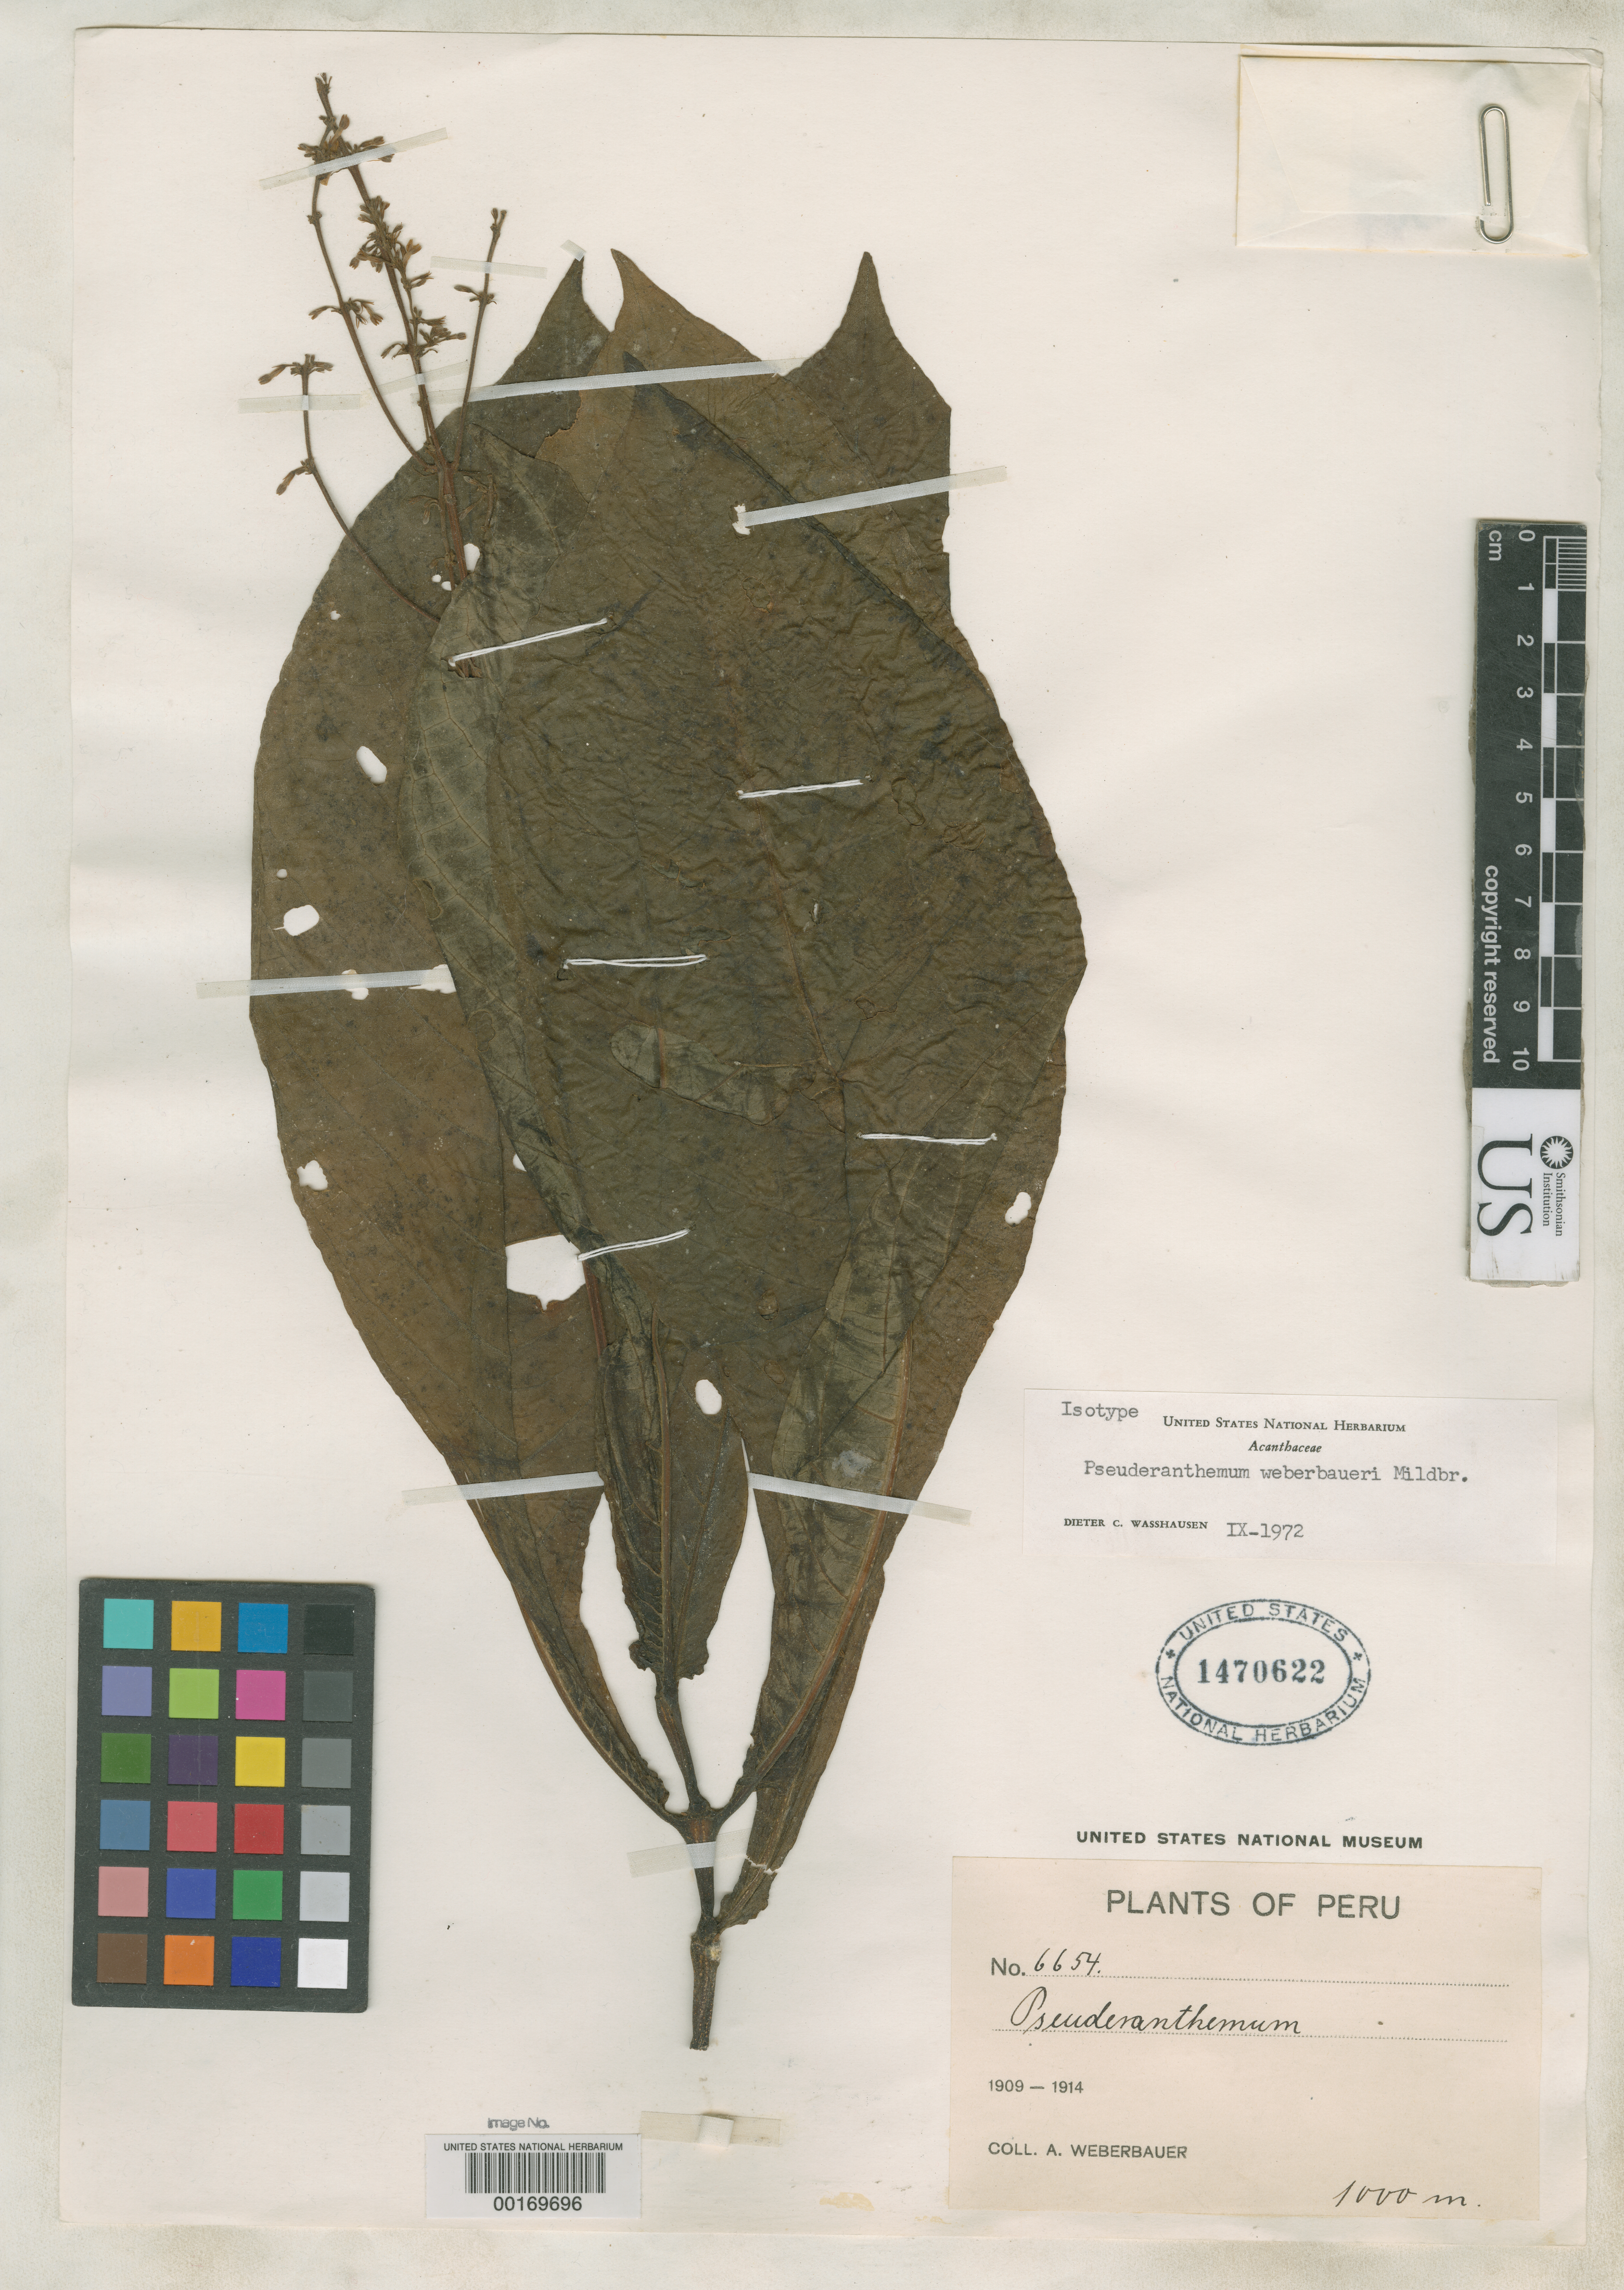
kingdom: Plantae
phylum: Tracheophyta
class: Magnoliopsida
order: Lamiales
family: Acanthaceae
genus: Pseuderanthemum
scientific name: Pseuderanthemum weberbaueri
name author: Mildbr.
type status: Isotype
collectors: A. Weberbauer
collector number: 6654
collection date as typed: May 1913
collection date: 1913-05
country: Peru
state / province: Junín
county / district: Jauja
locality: Valley of Rio Masamerich, (present day Rio Portachuelo), Pangoa springwaters, below Hacienda La Libertad.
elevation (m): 1000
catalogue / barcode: US 1470622